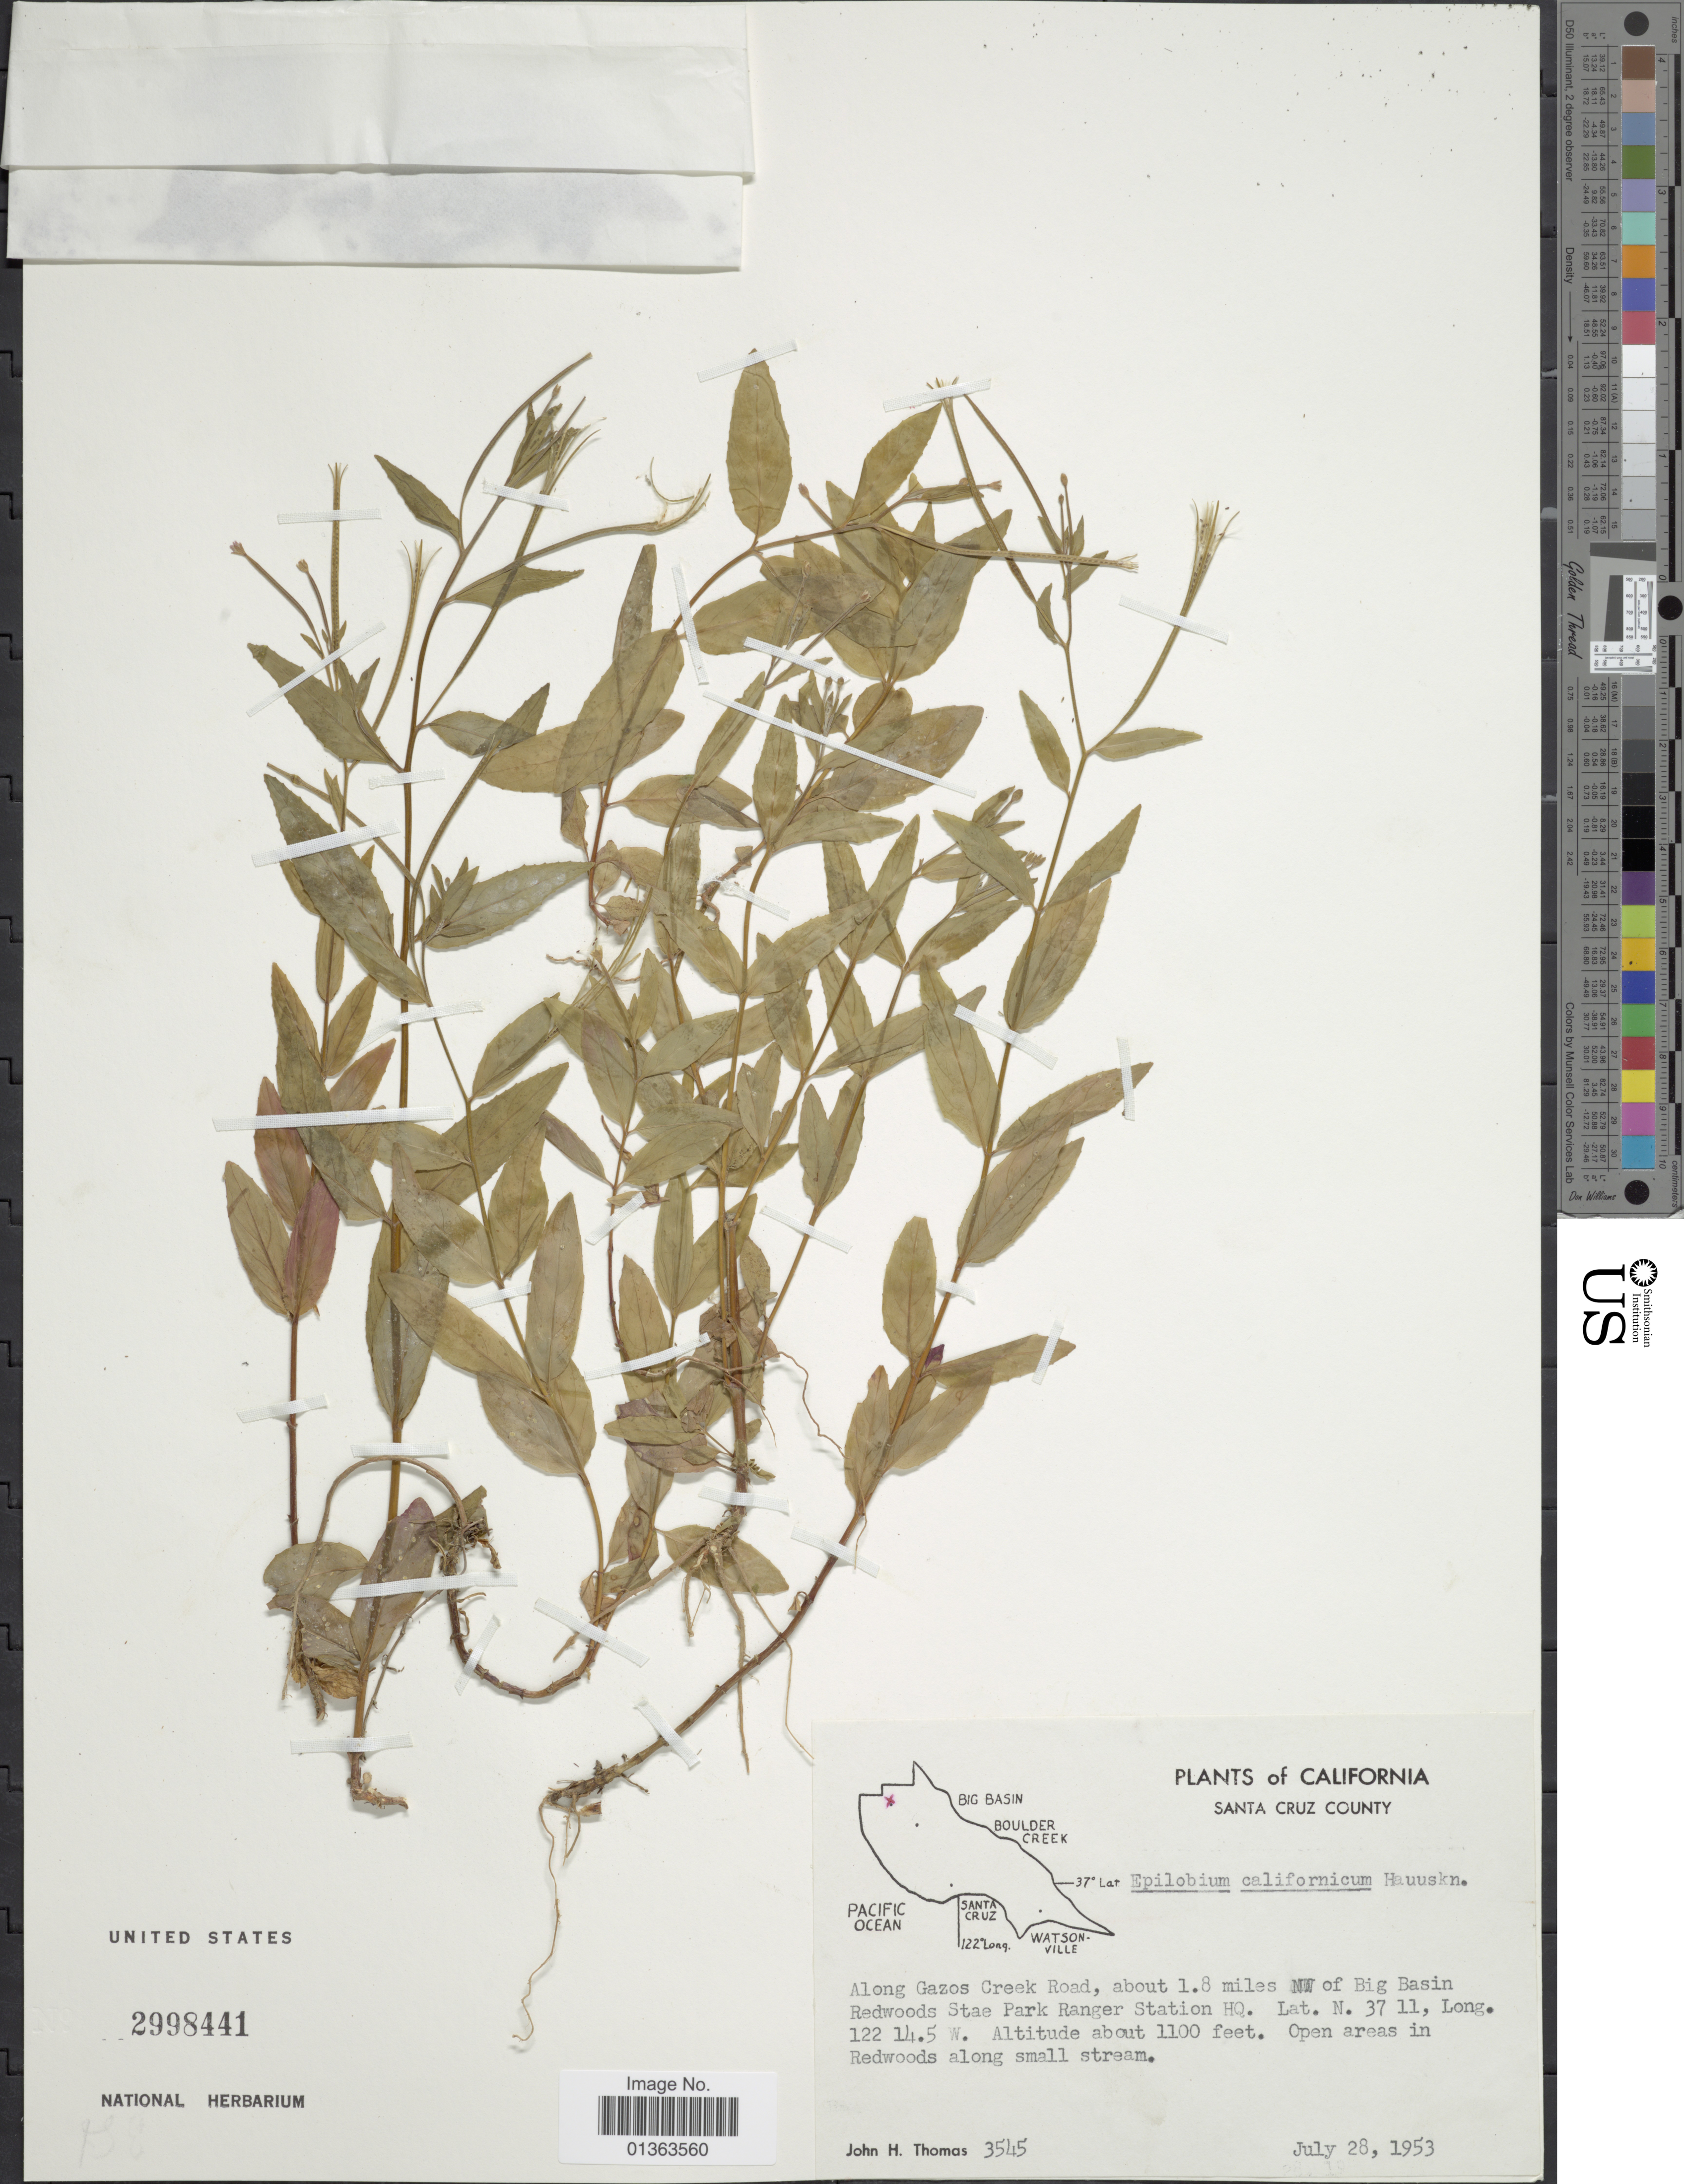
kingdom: Plantae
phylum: Tracheophyta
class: Magnoliopsida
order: Myrtales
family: Onagraceae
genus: Epilobium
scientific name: Epilobium ciliatum subsp. ciliatum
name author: Raf.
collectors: J. H. Thomas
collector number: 3545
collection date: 1953-07-28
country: United States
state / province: California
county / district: Santa Cruz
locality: Santa Cruz County. Along Gazos Creek Road, about 1.8 miles NW of Big Basin Redwoods State Park Ranger Station HQ.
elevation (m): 335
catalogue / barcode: US 2998441